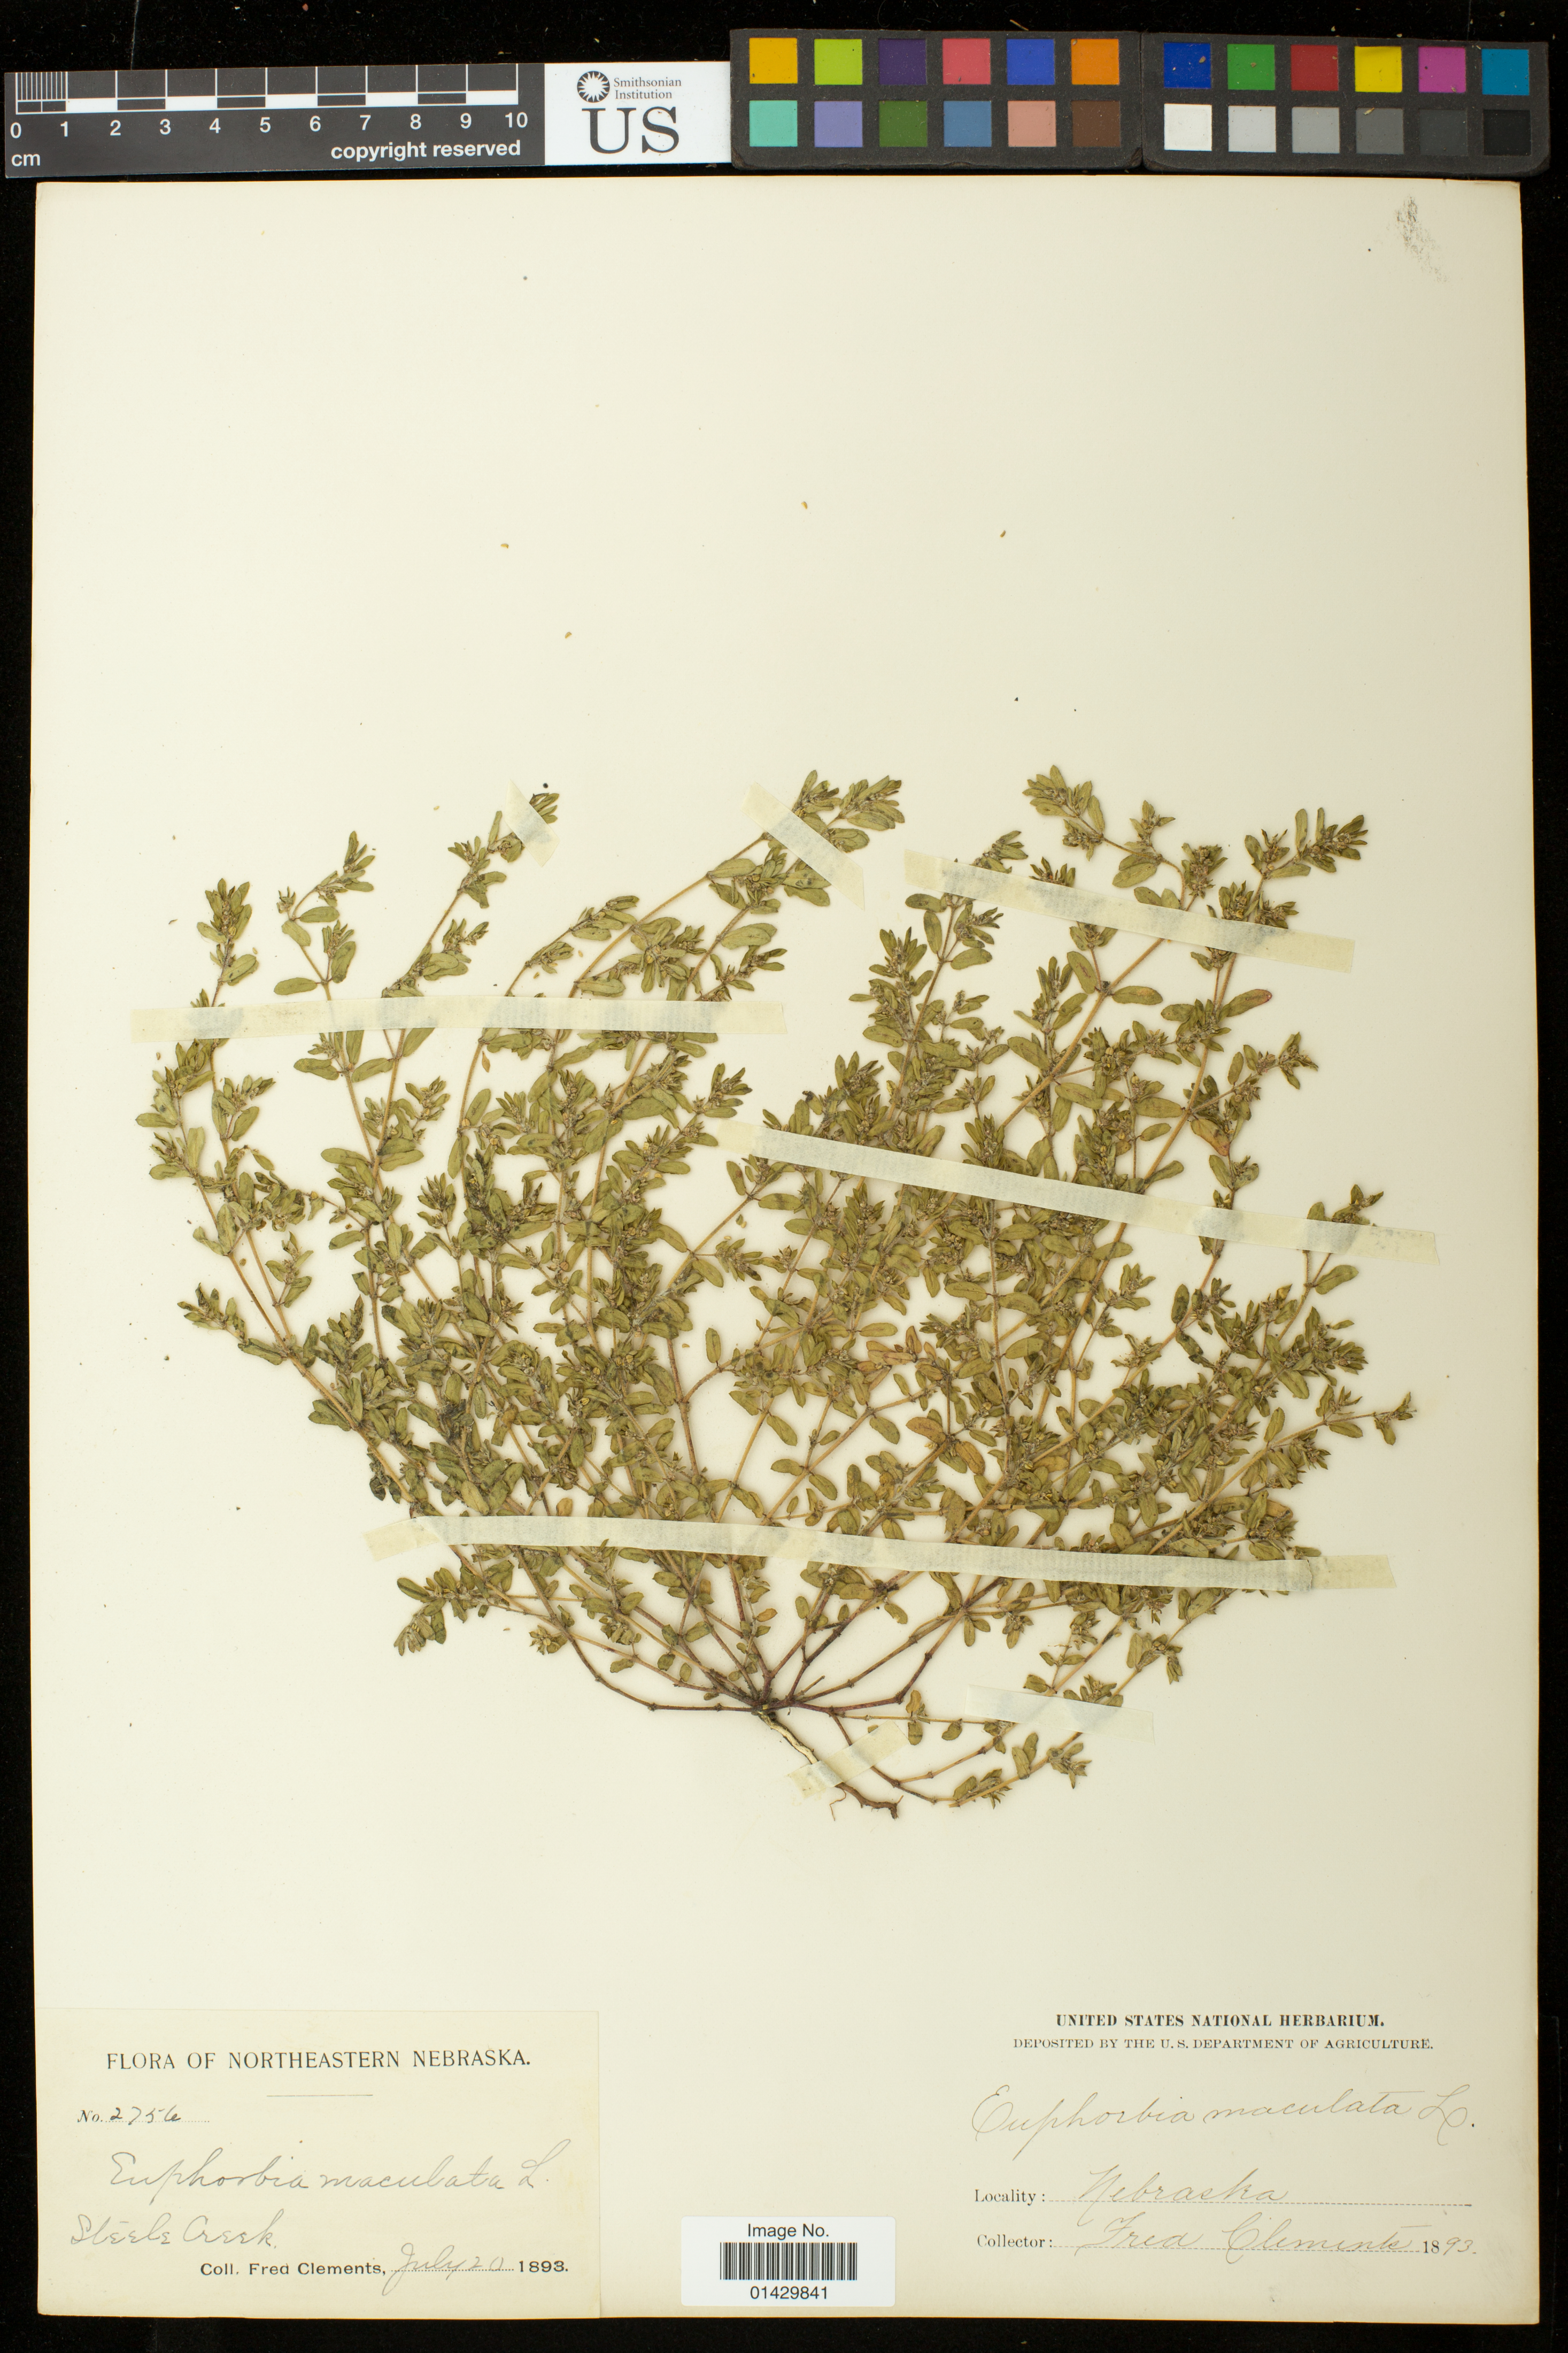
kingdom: Plantae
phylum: Tracheophyta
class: Magnoliopsida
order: Malpighiales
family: Euphorbiaceae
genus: Euphorbia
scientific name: Euphorbia maculata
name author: L.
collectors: F. E. Clements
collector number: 2756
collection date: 1893-07-20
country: United States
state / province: Nebraska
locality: Steele Creek